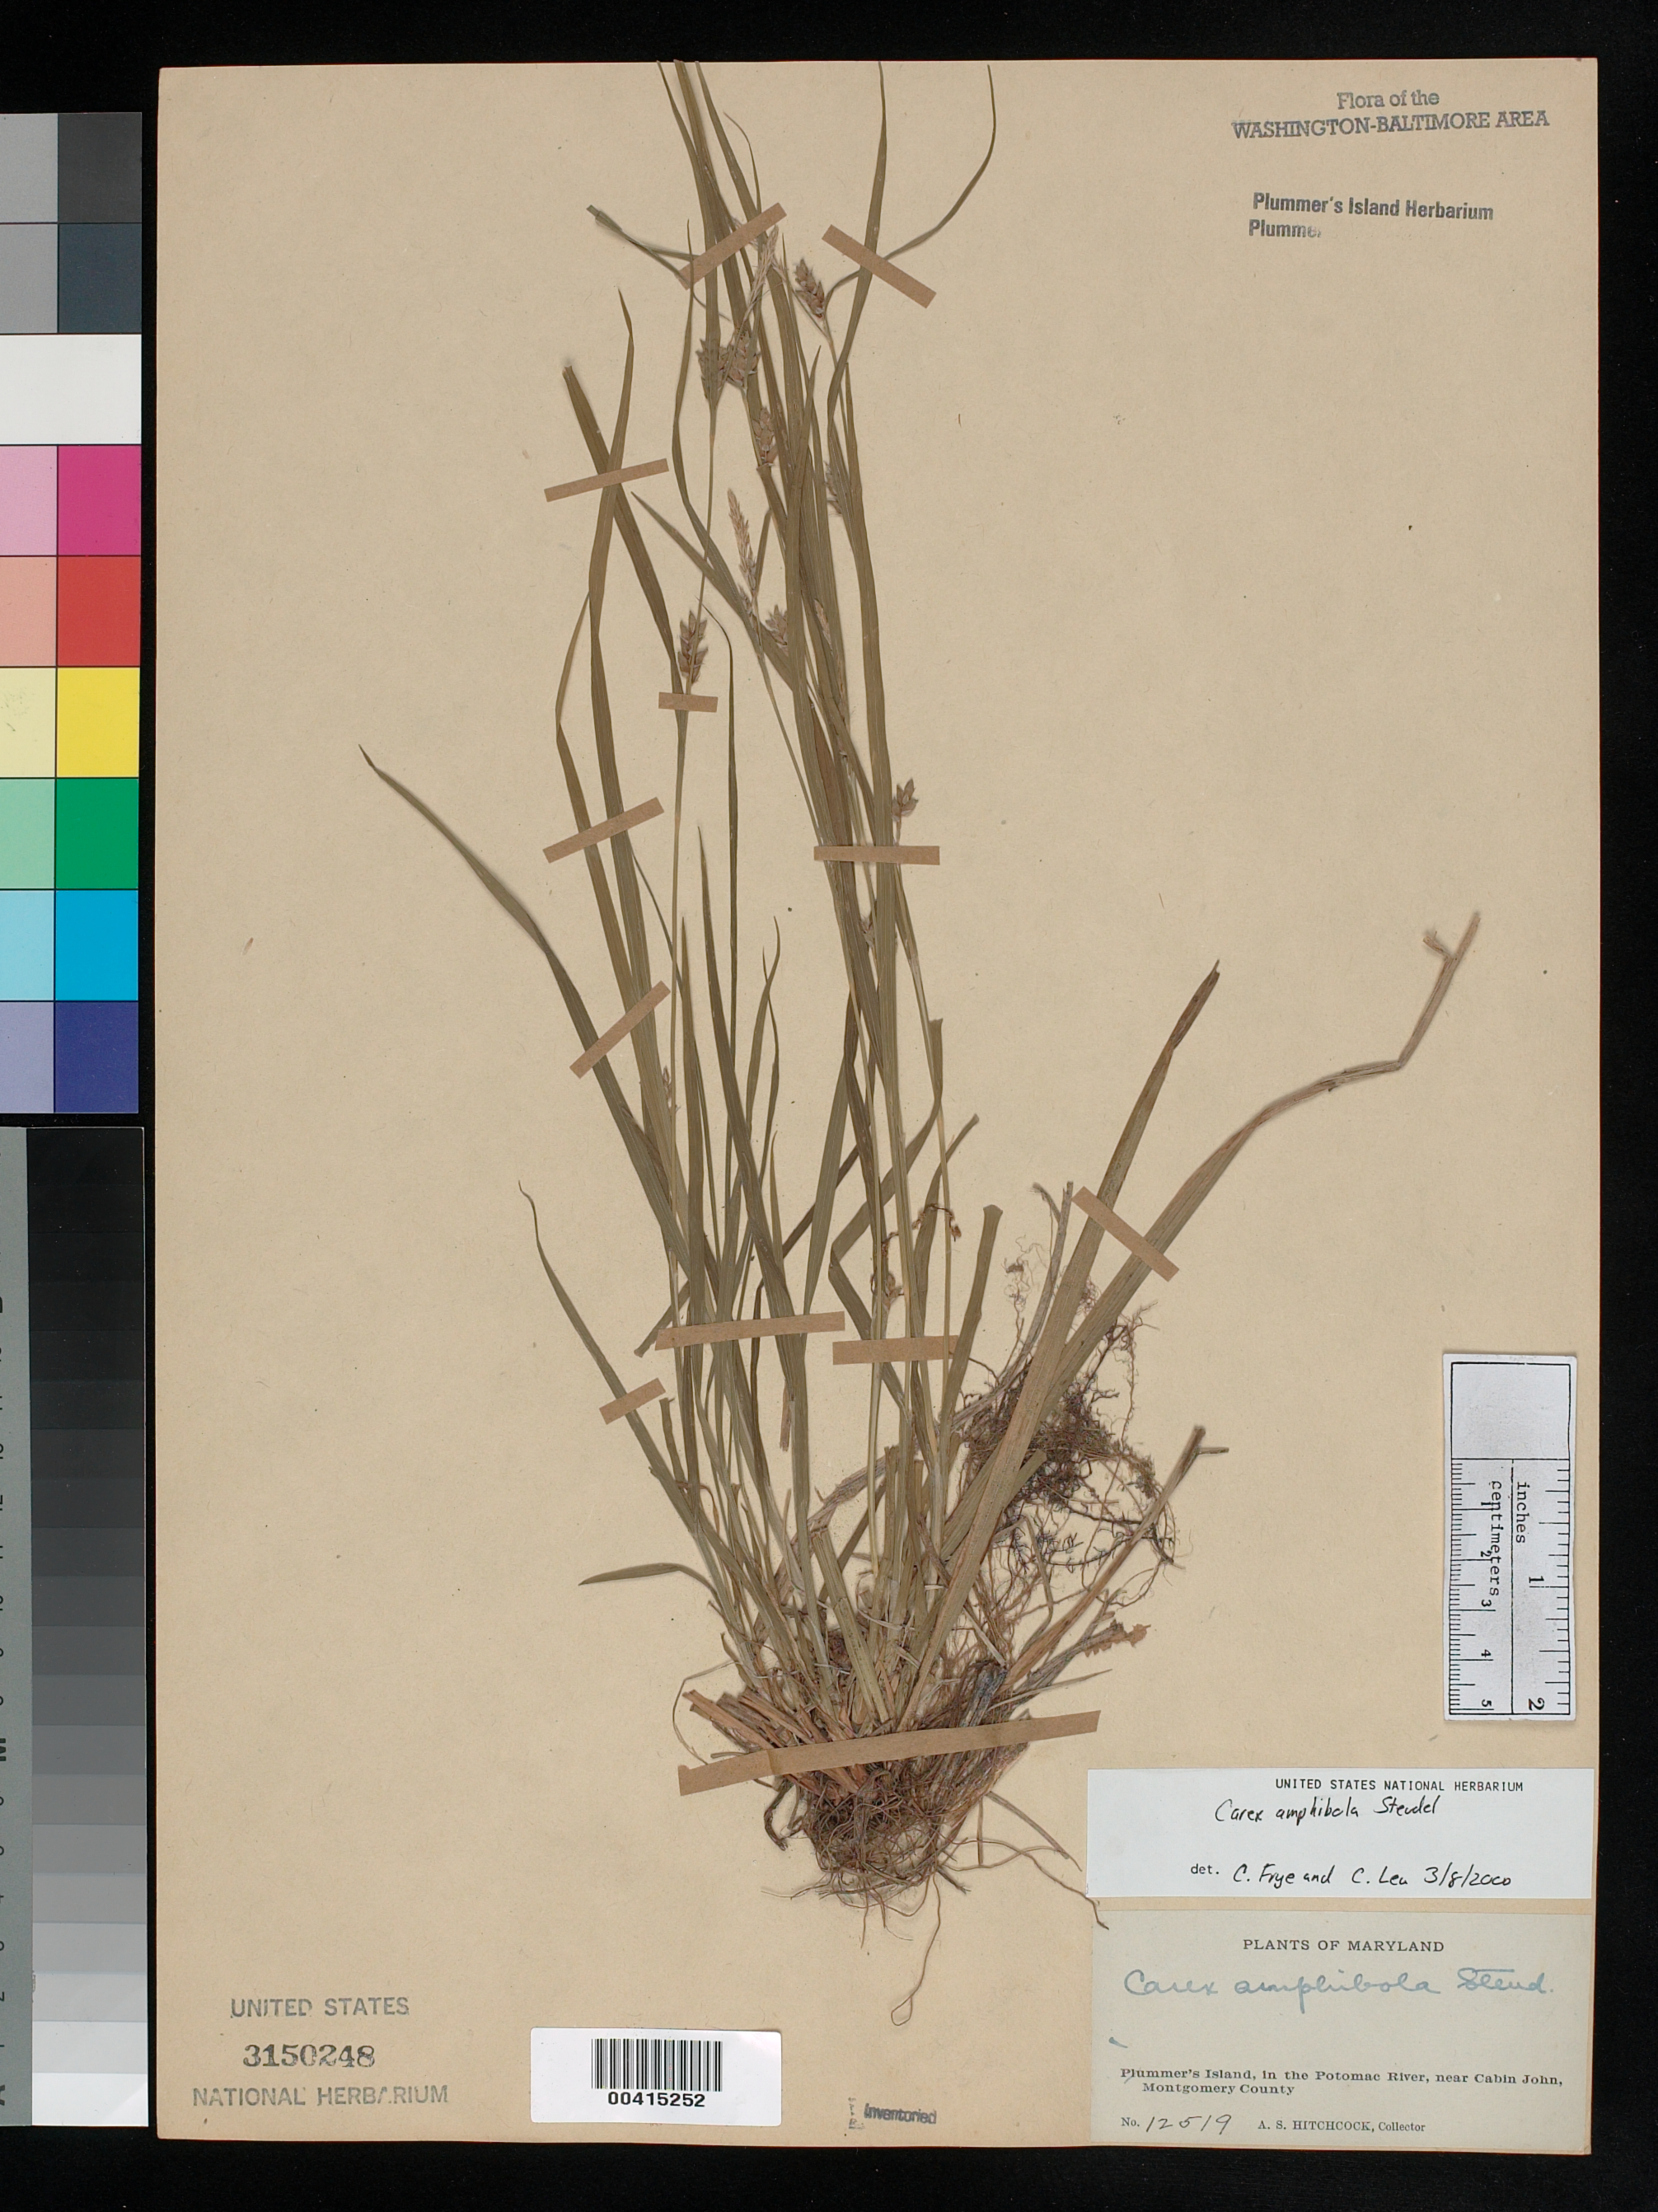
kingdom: Plantae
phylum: Tracheophyta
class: Liliopsida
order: Poales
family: Cyperaceae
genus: Carex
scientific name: Carex amphibola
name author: Steud.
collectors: A. S. Hitchcock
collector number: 12519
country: United States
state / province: Maryland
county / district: Montgomery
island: Plummers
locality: Plummer's Island Plummers Island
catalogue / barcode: US 3150248